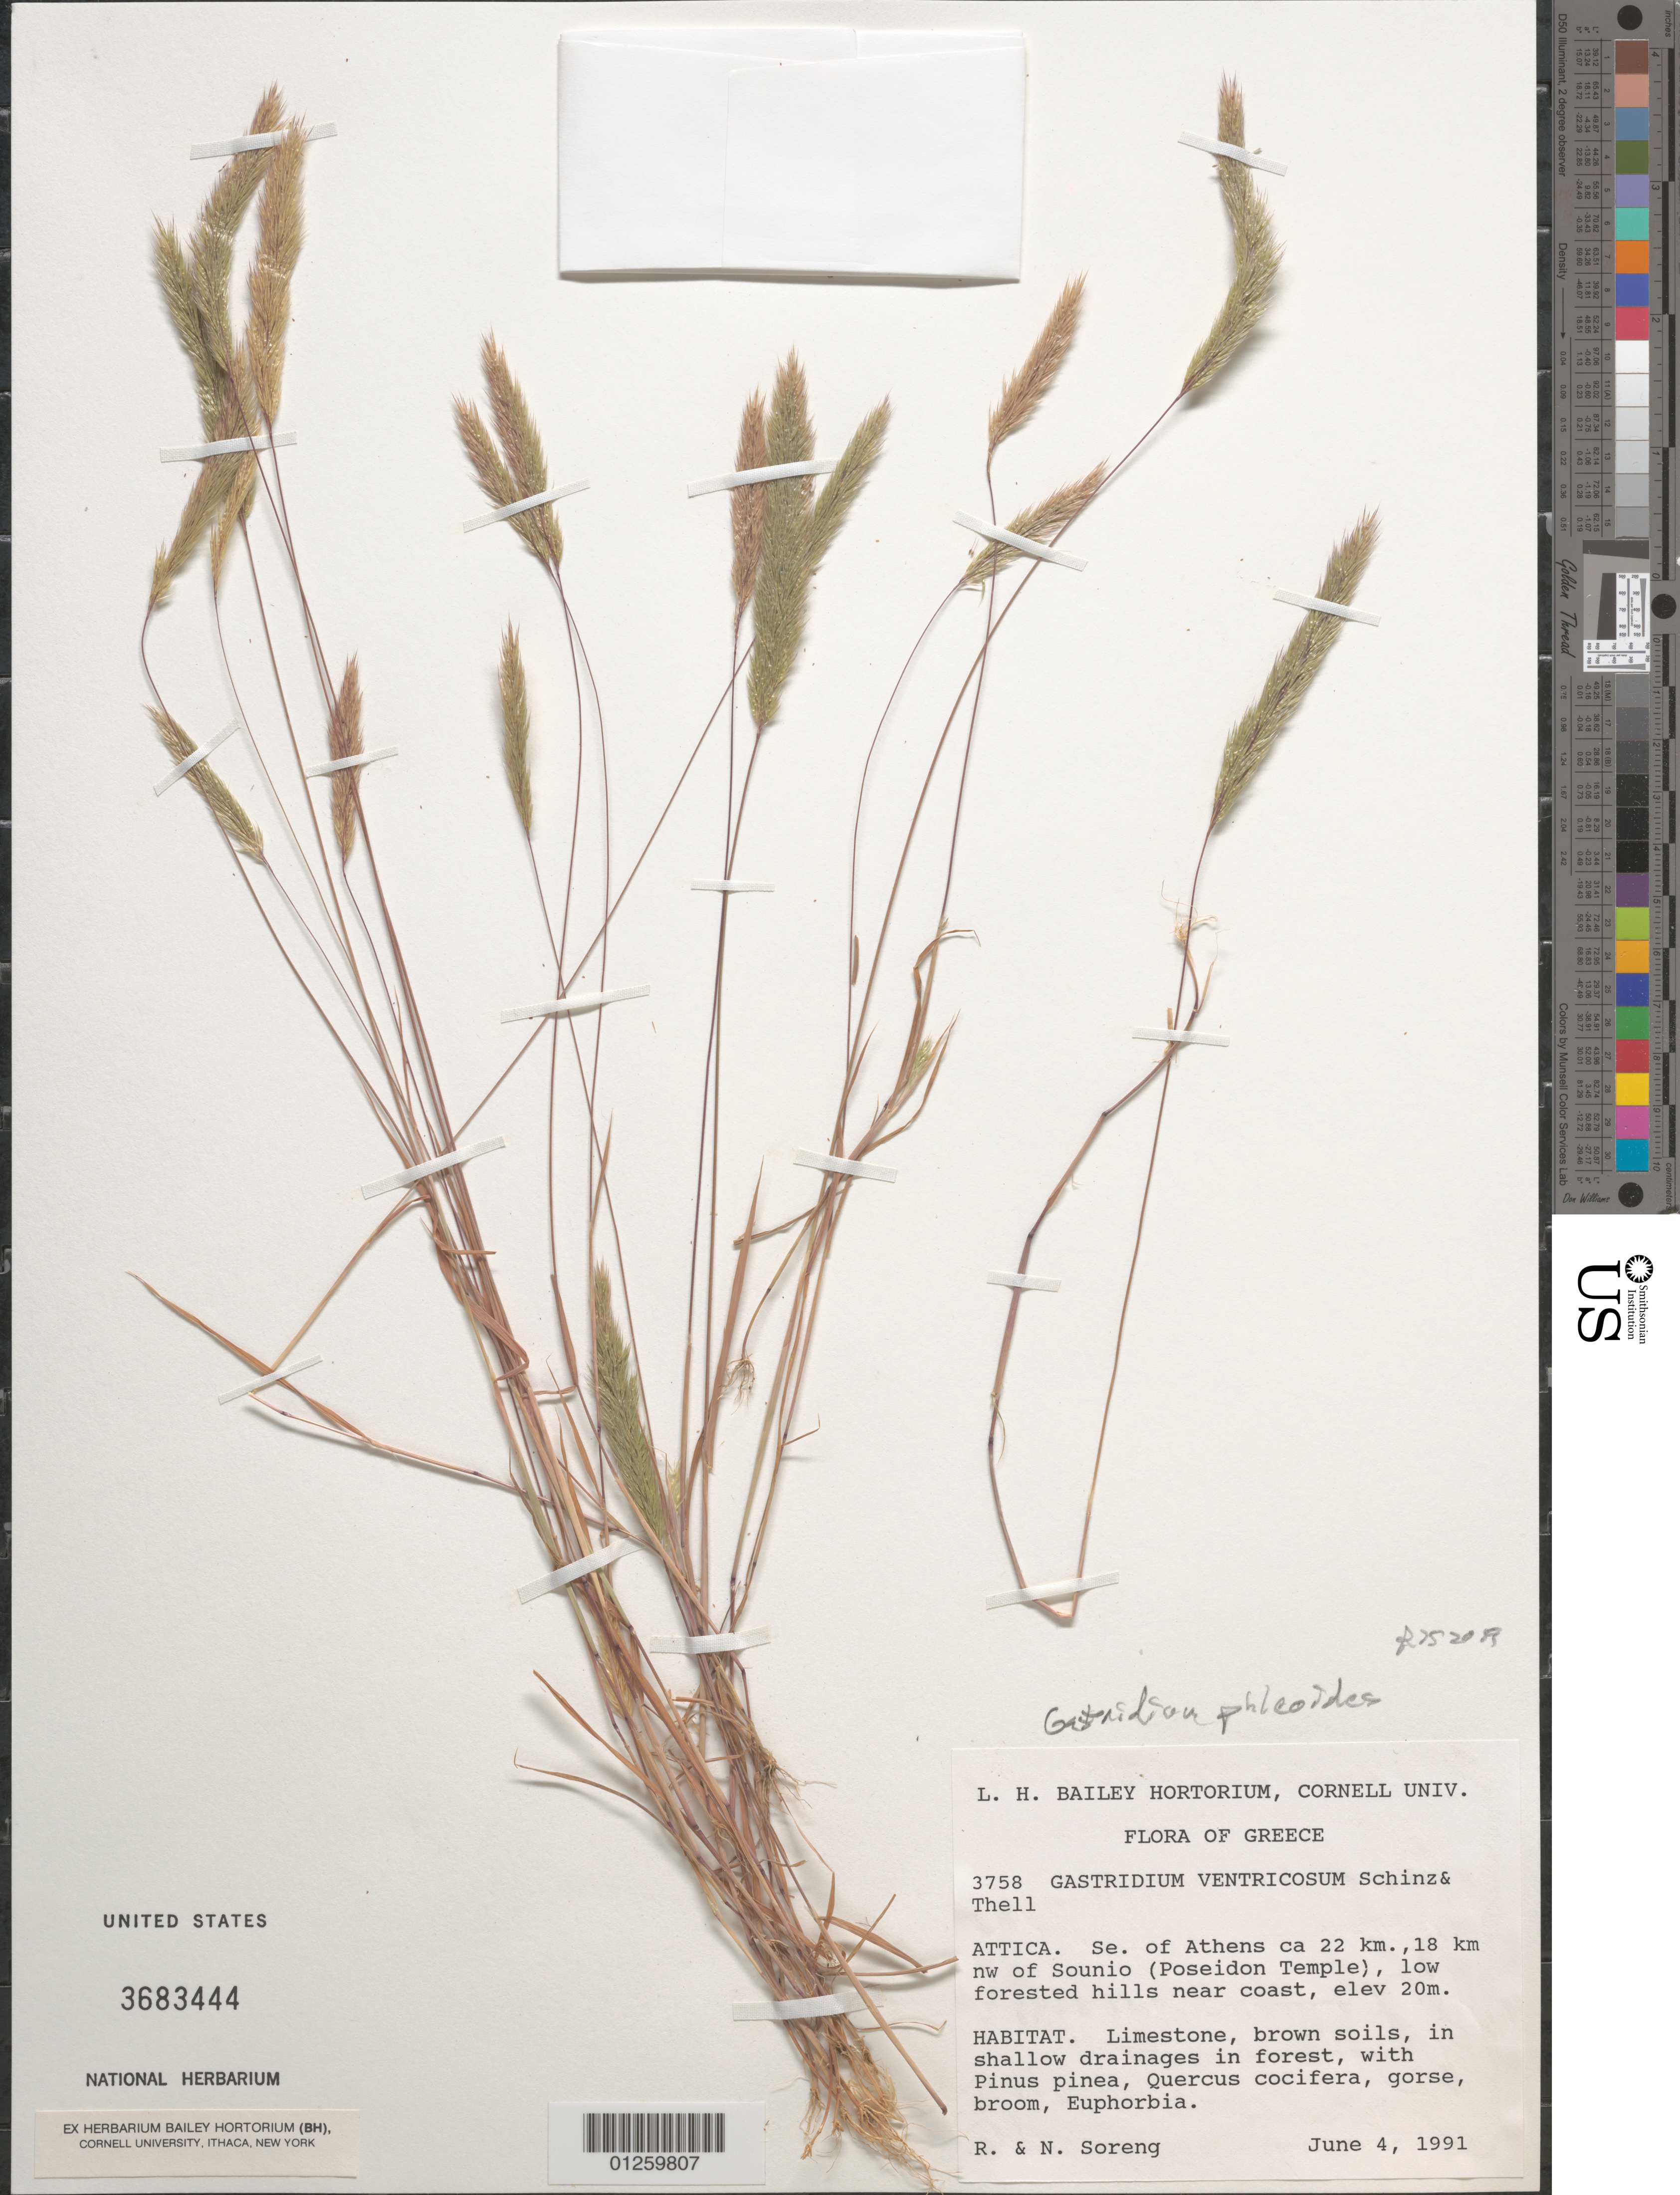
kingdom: Plantae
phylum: Tracheophyta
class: Liliopsida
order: Poales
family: Poaceae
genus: Gastridium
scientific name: Gastridium phleoides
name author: (Nees) C.E. Hubb.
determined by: Soreng, Robert J., Research Associate (BOT), Smithsonian Institution - National Museum of Natural History (UNITED STATES)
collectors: R. J. Soreng & N. L. Soreng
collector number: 3758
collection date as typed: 04 Jun 1991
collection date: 1991-06-04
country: Greece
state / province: Attica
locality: SE of Athens ca 22 km., 18 km NW of Sounio (Poseidon Temple), low forested hills near coast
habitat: Limestone, brown soils, in shallow drainages in forest, with Pinus pinea, Quercus cocifera, gorse, broom, Euphorbia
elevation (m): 20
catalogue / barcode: US 3683444